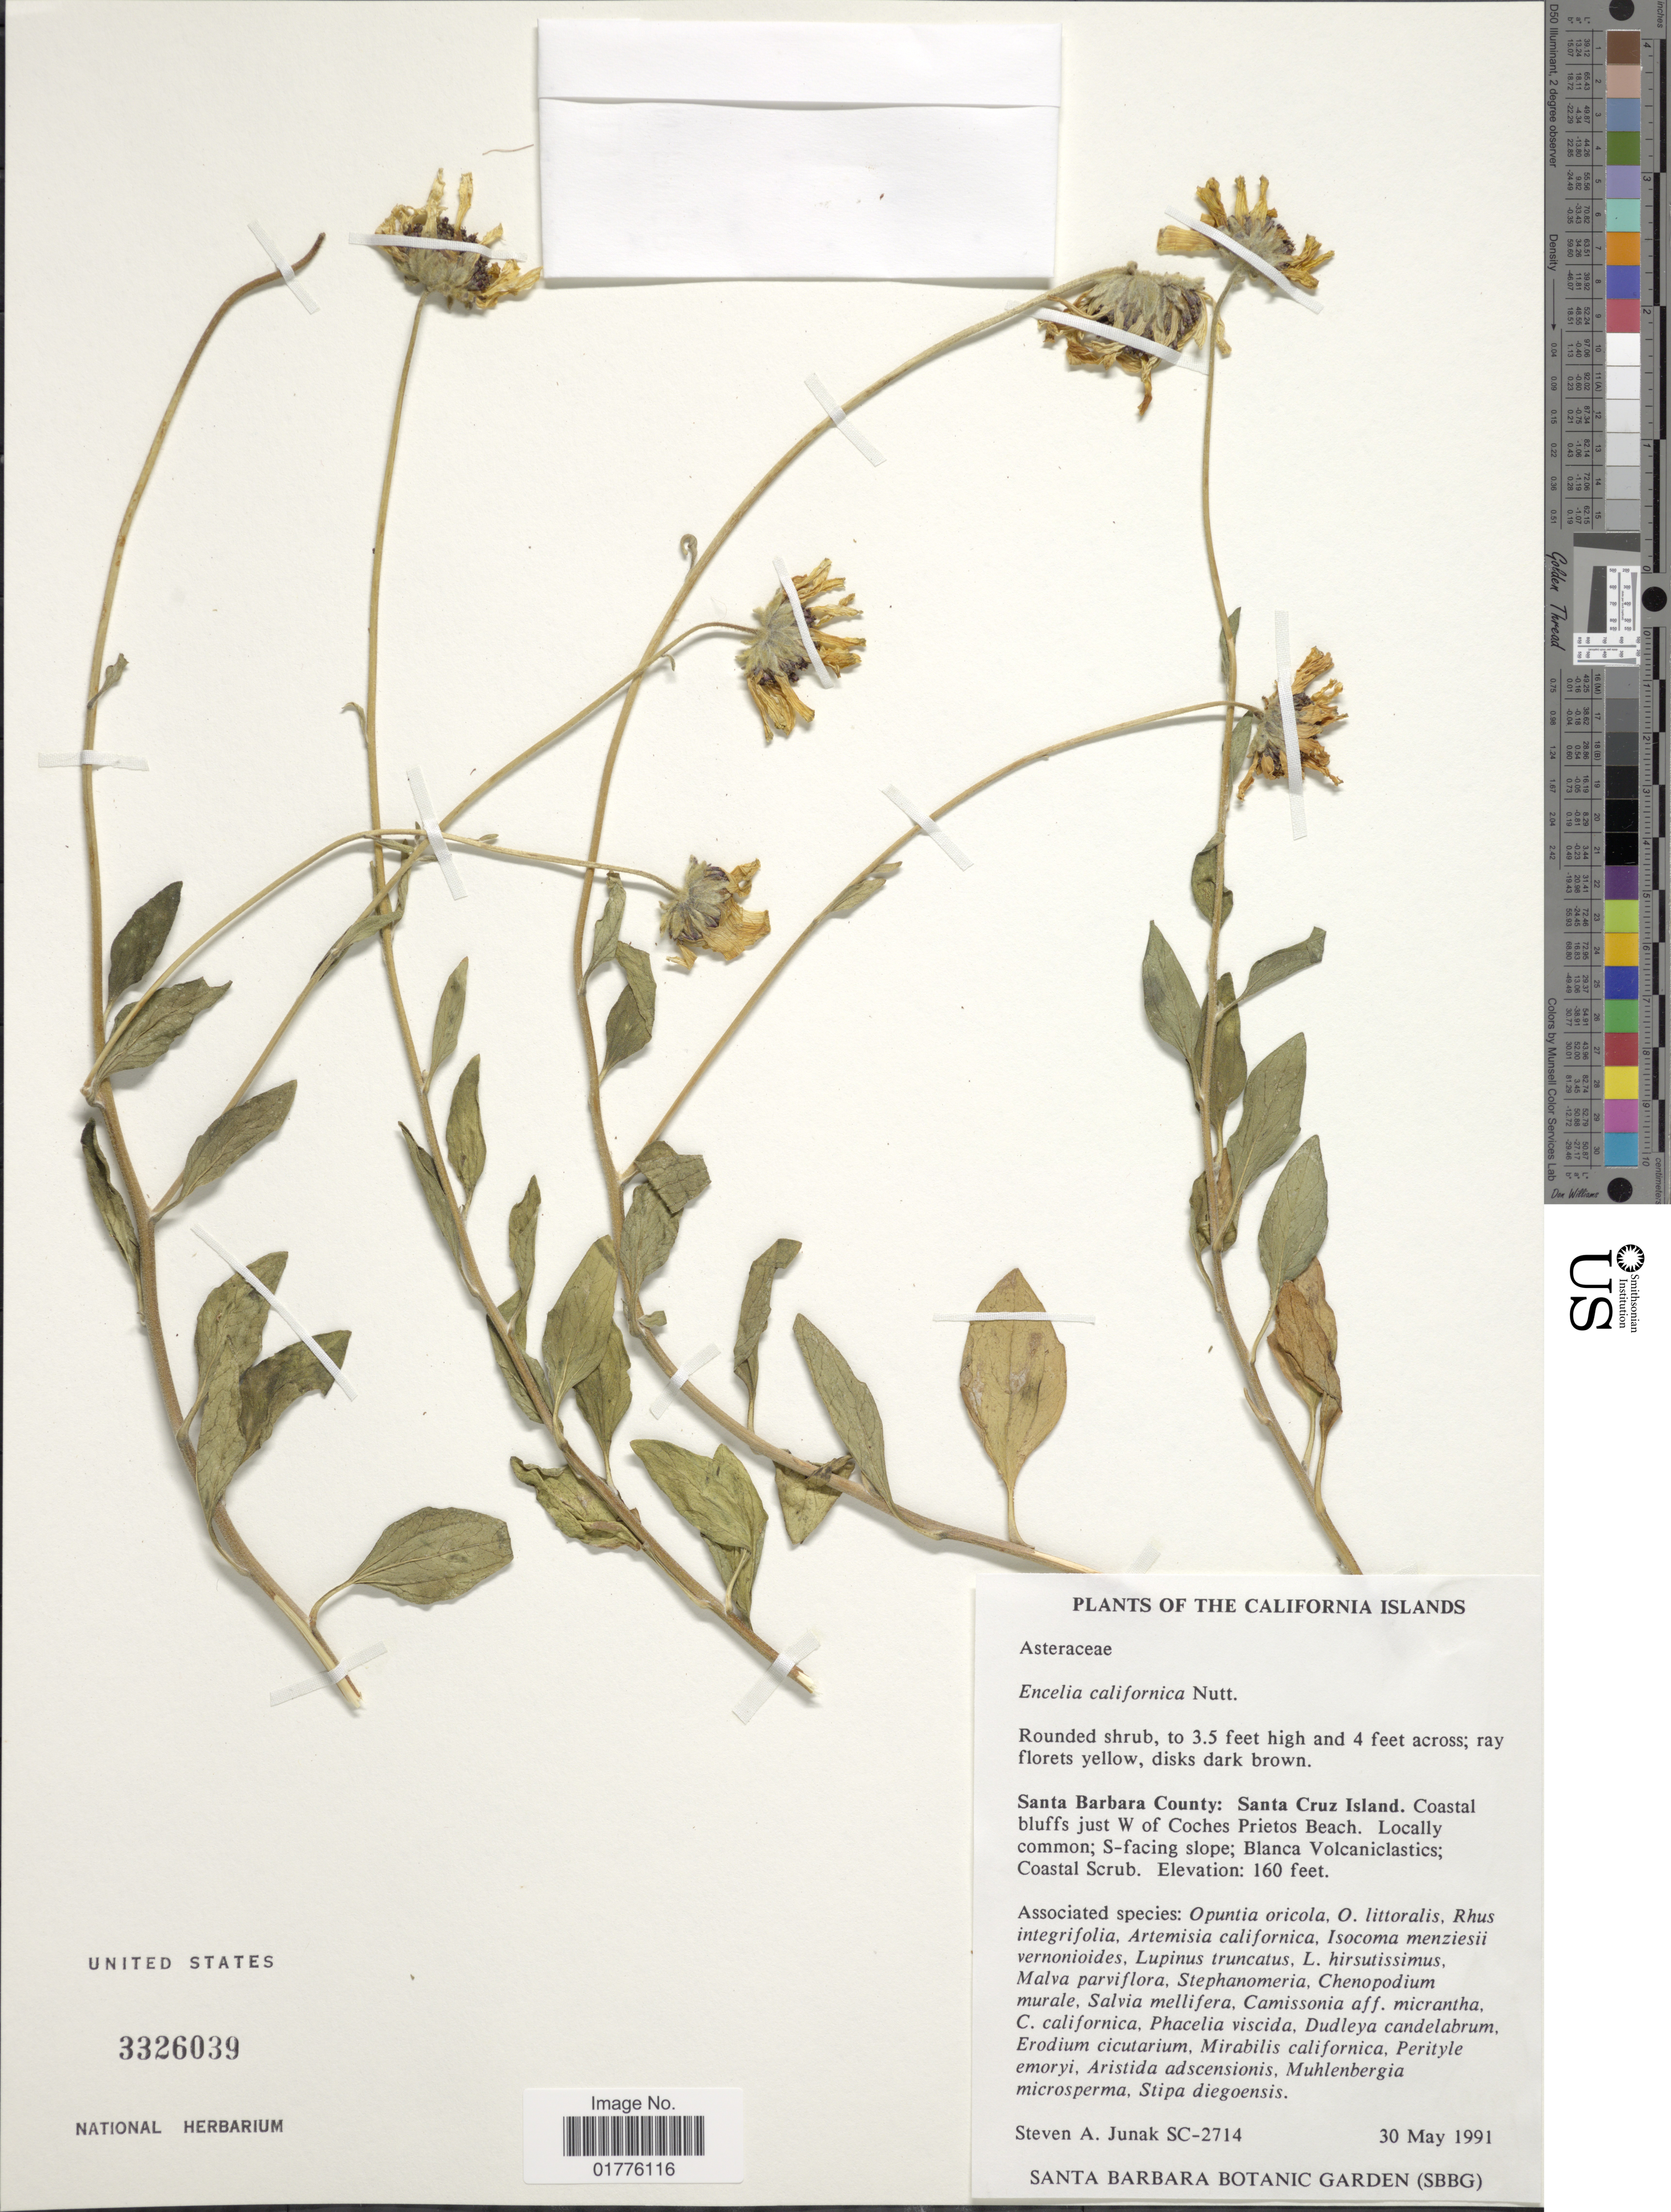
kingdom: Plantae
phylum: Tracheophyta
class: Magnoliopsida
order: Asterales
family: Asteraceae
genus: Encelia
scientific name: Encelia californica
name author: Nutt.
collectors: S. Junak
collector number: SC-2714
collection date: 1991-05-30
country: United States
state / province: California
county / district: Santa Barbara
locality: Santa Barbara County: Santa Cruz Island. Coastal bluffs just W of Coches Prietos Beach.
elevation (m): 49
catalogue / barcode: US 3326039